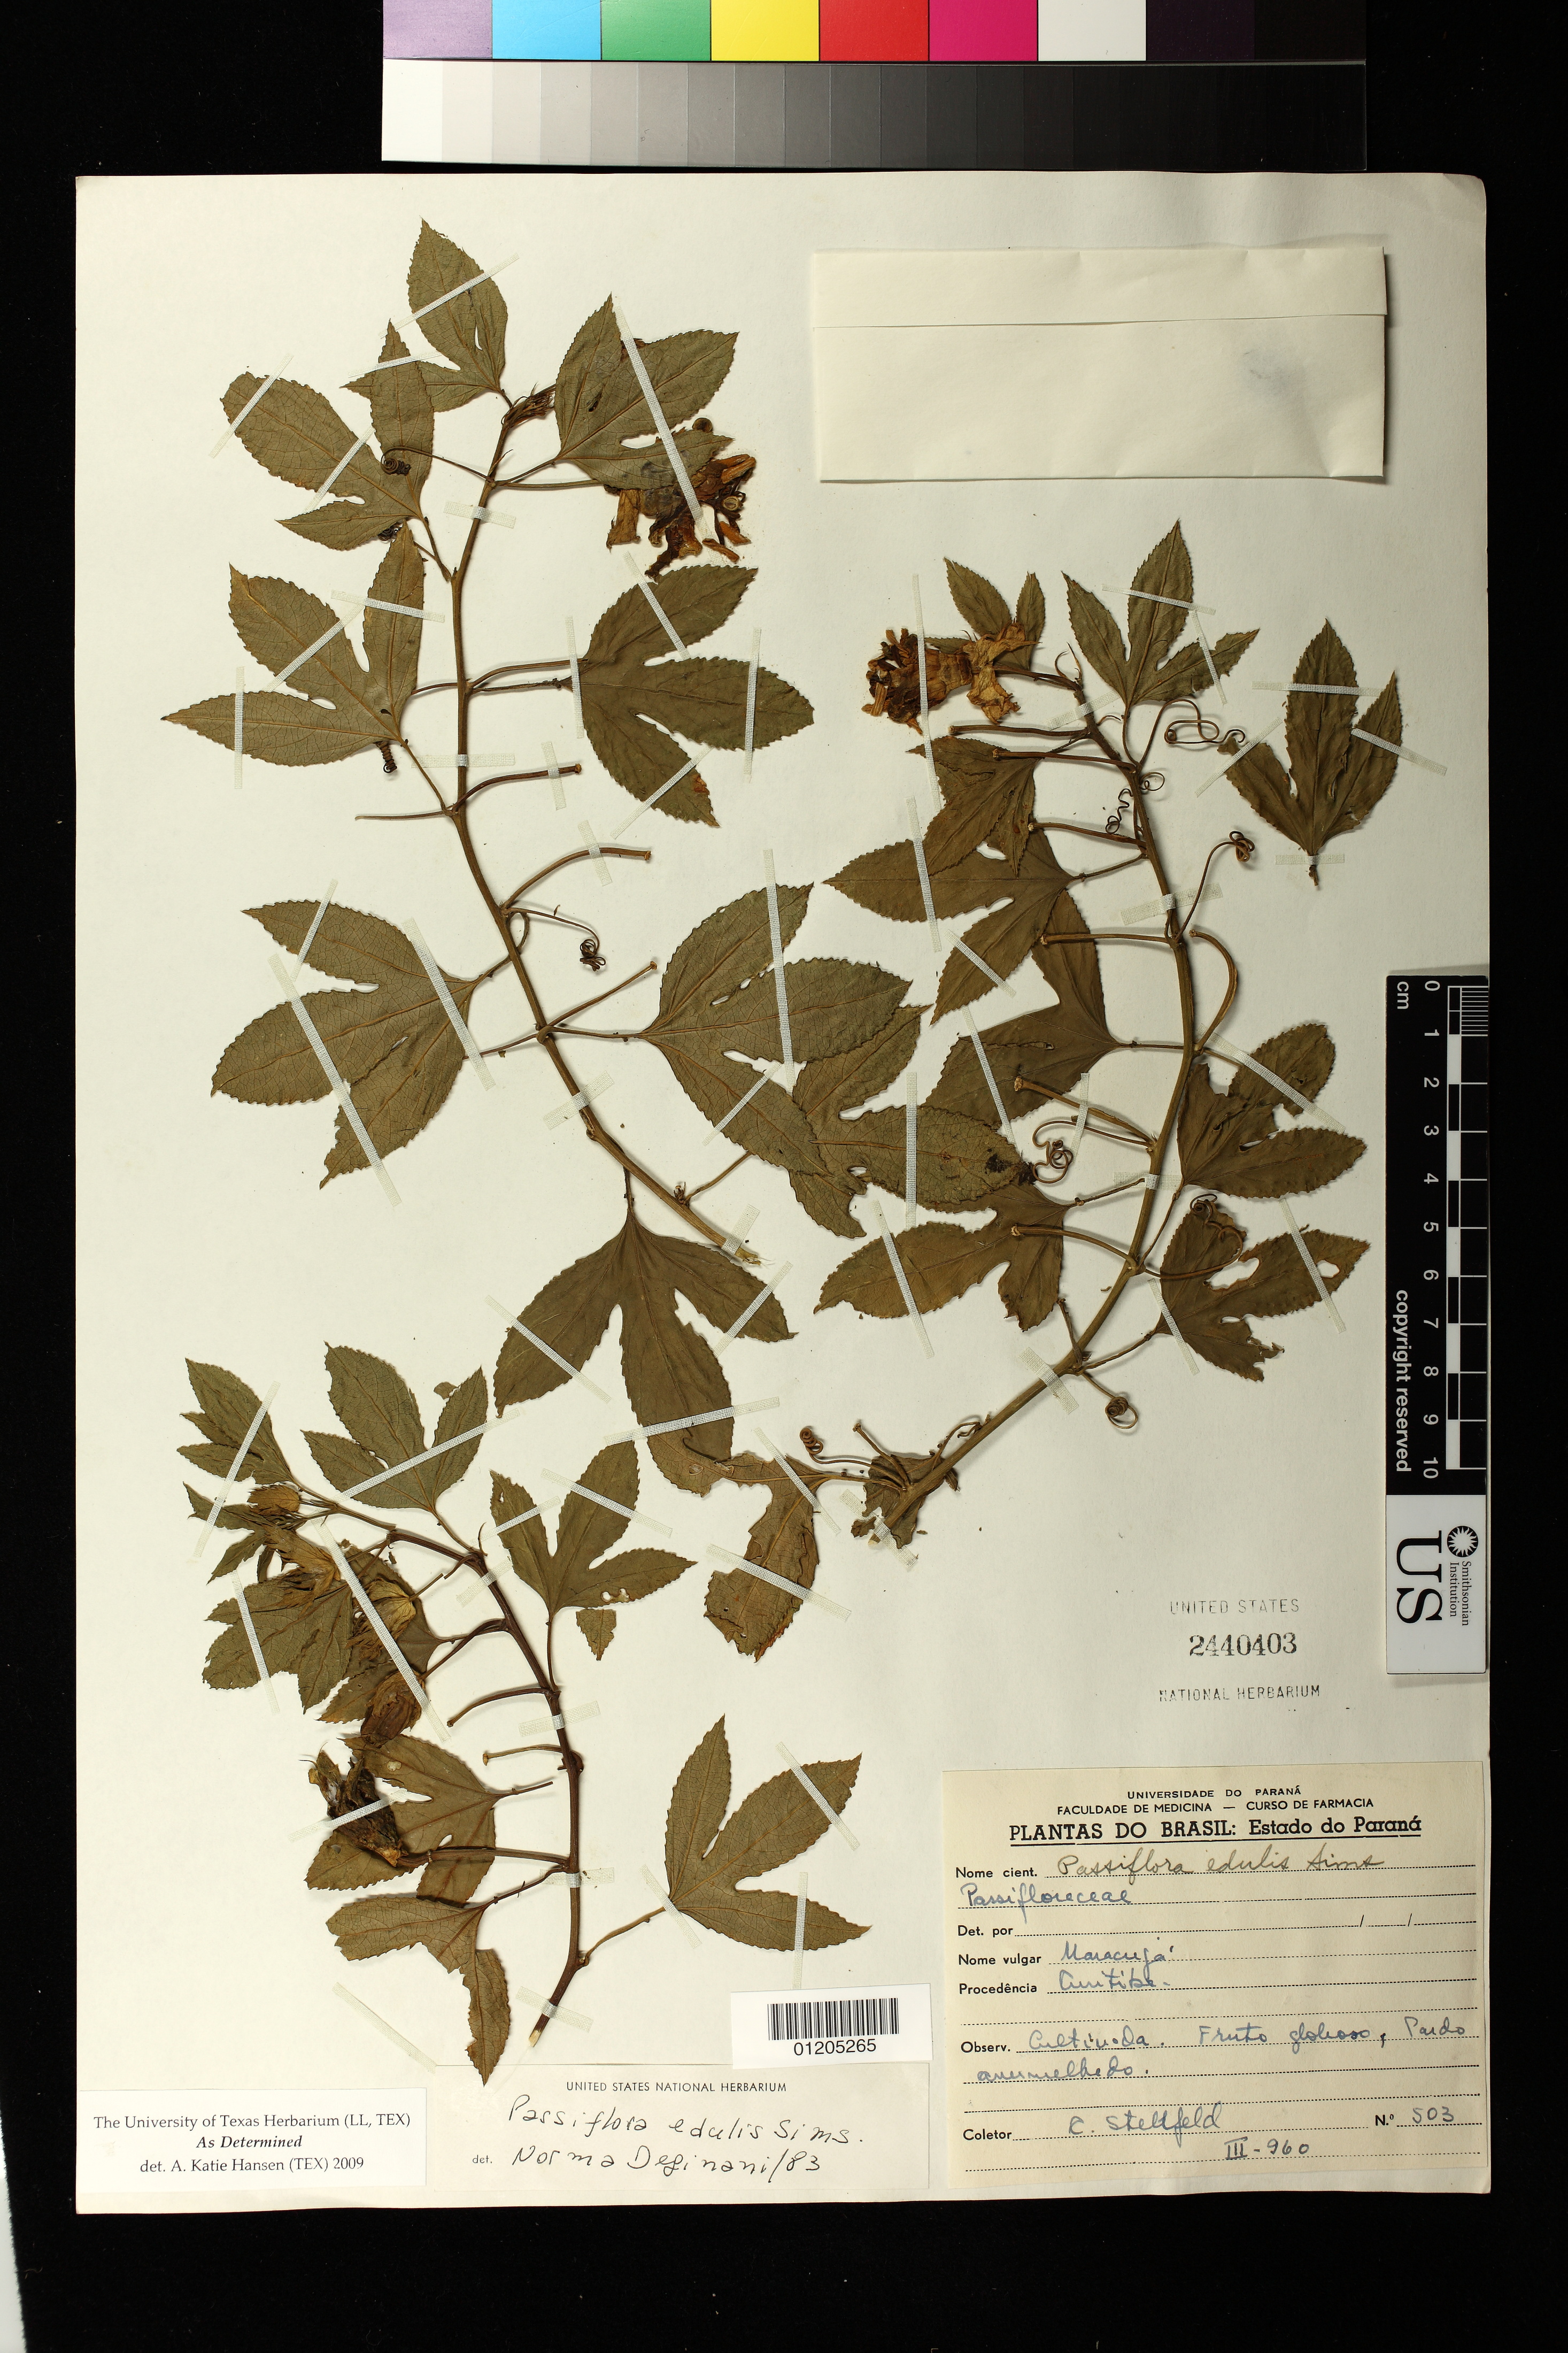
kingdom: Plantae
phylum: Tracheophyta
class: Magnoliopsida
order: Malpighiales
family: Passifloraceae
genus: Passiflora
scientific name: Passiflora edulis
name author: Sims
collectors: C. Steltfeld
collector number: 503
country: Brazil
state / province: Parana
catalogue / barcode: US 2440403